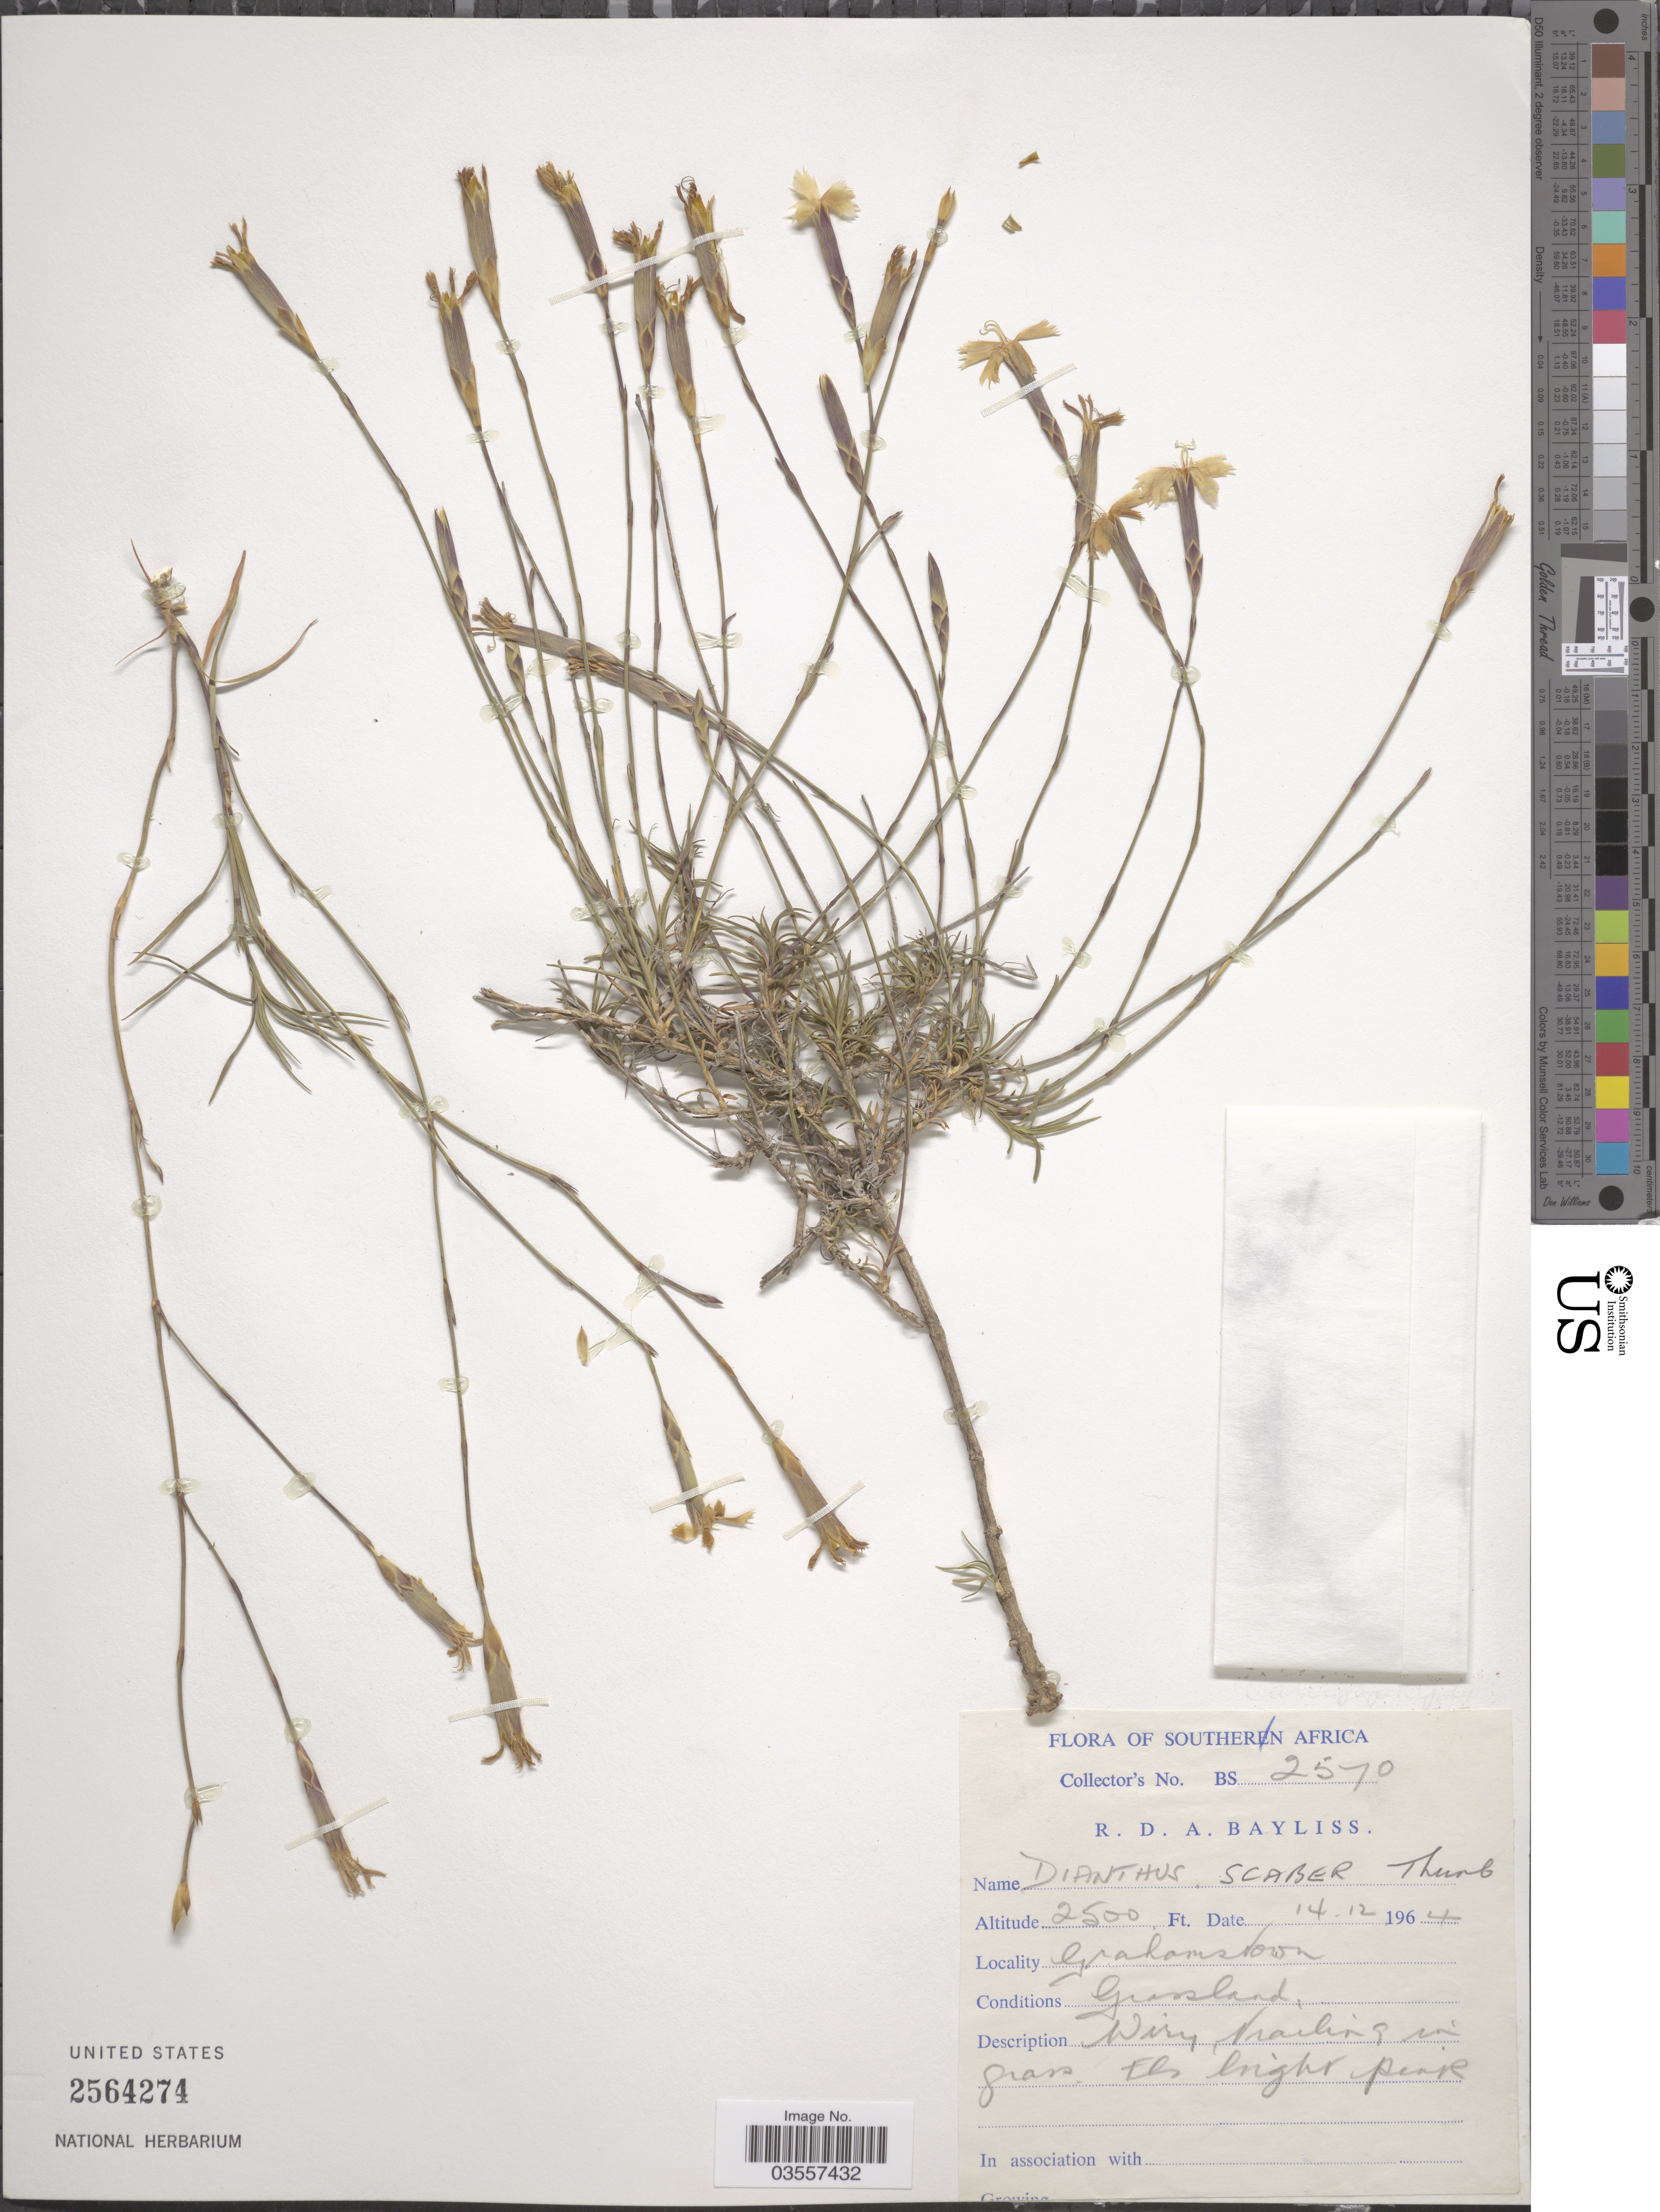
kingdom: Plantae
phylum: Tracheophyta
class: Magnoliopsida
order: Caryophyllales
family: Caryophyllaceae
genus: Dianthus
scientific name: Dianthus scaber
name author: Chaix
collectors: R. Bayliss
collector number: BS2570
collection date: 1964-12-14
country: South Africa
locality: Southern Africa. Grahamstown.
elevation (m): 762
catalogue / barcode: US 2564274